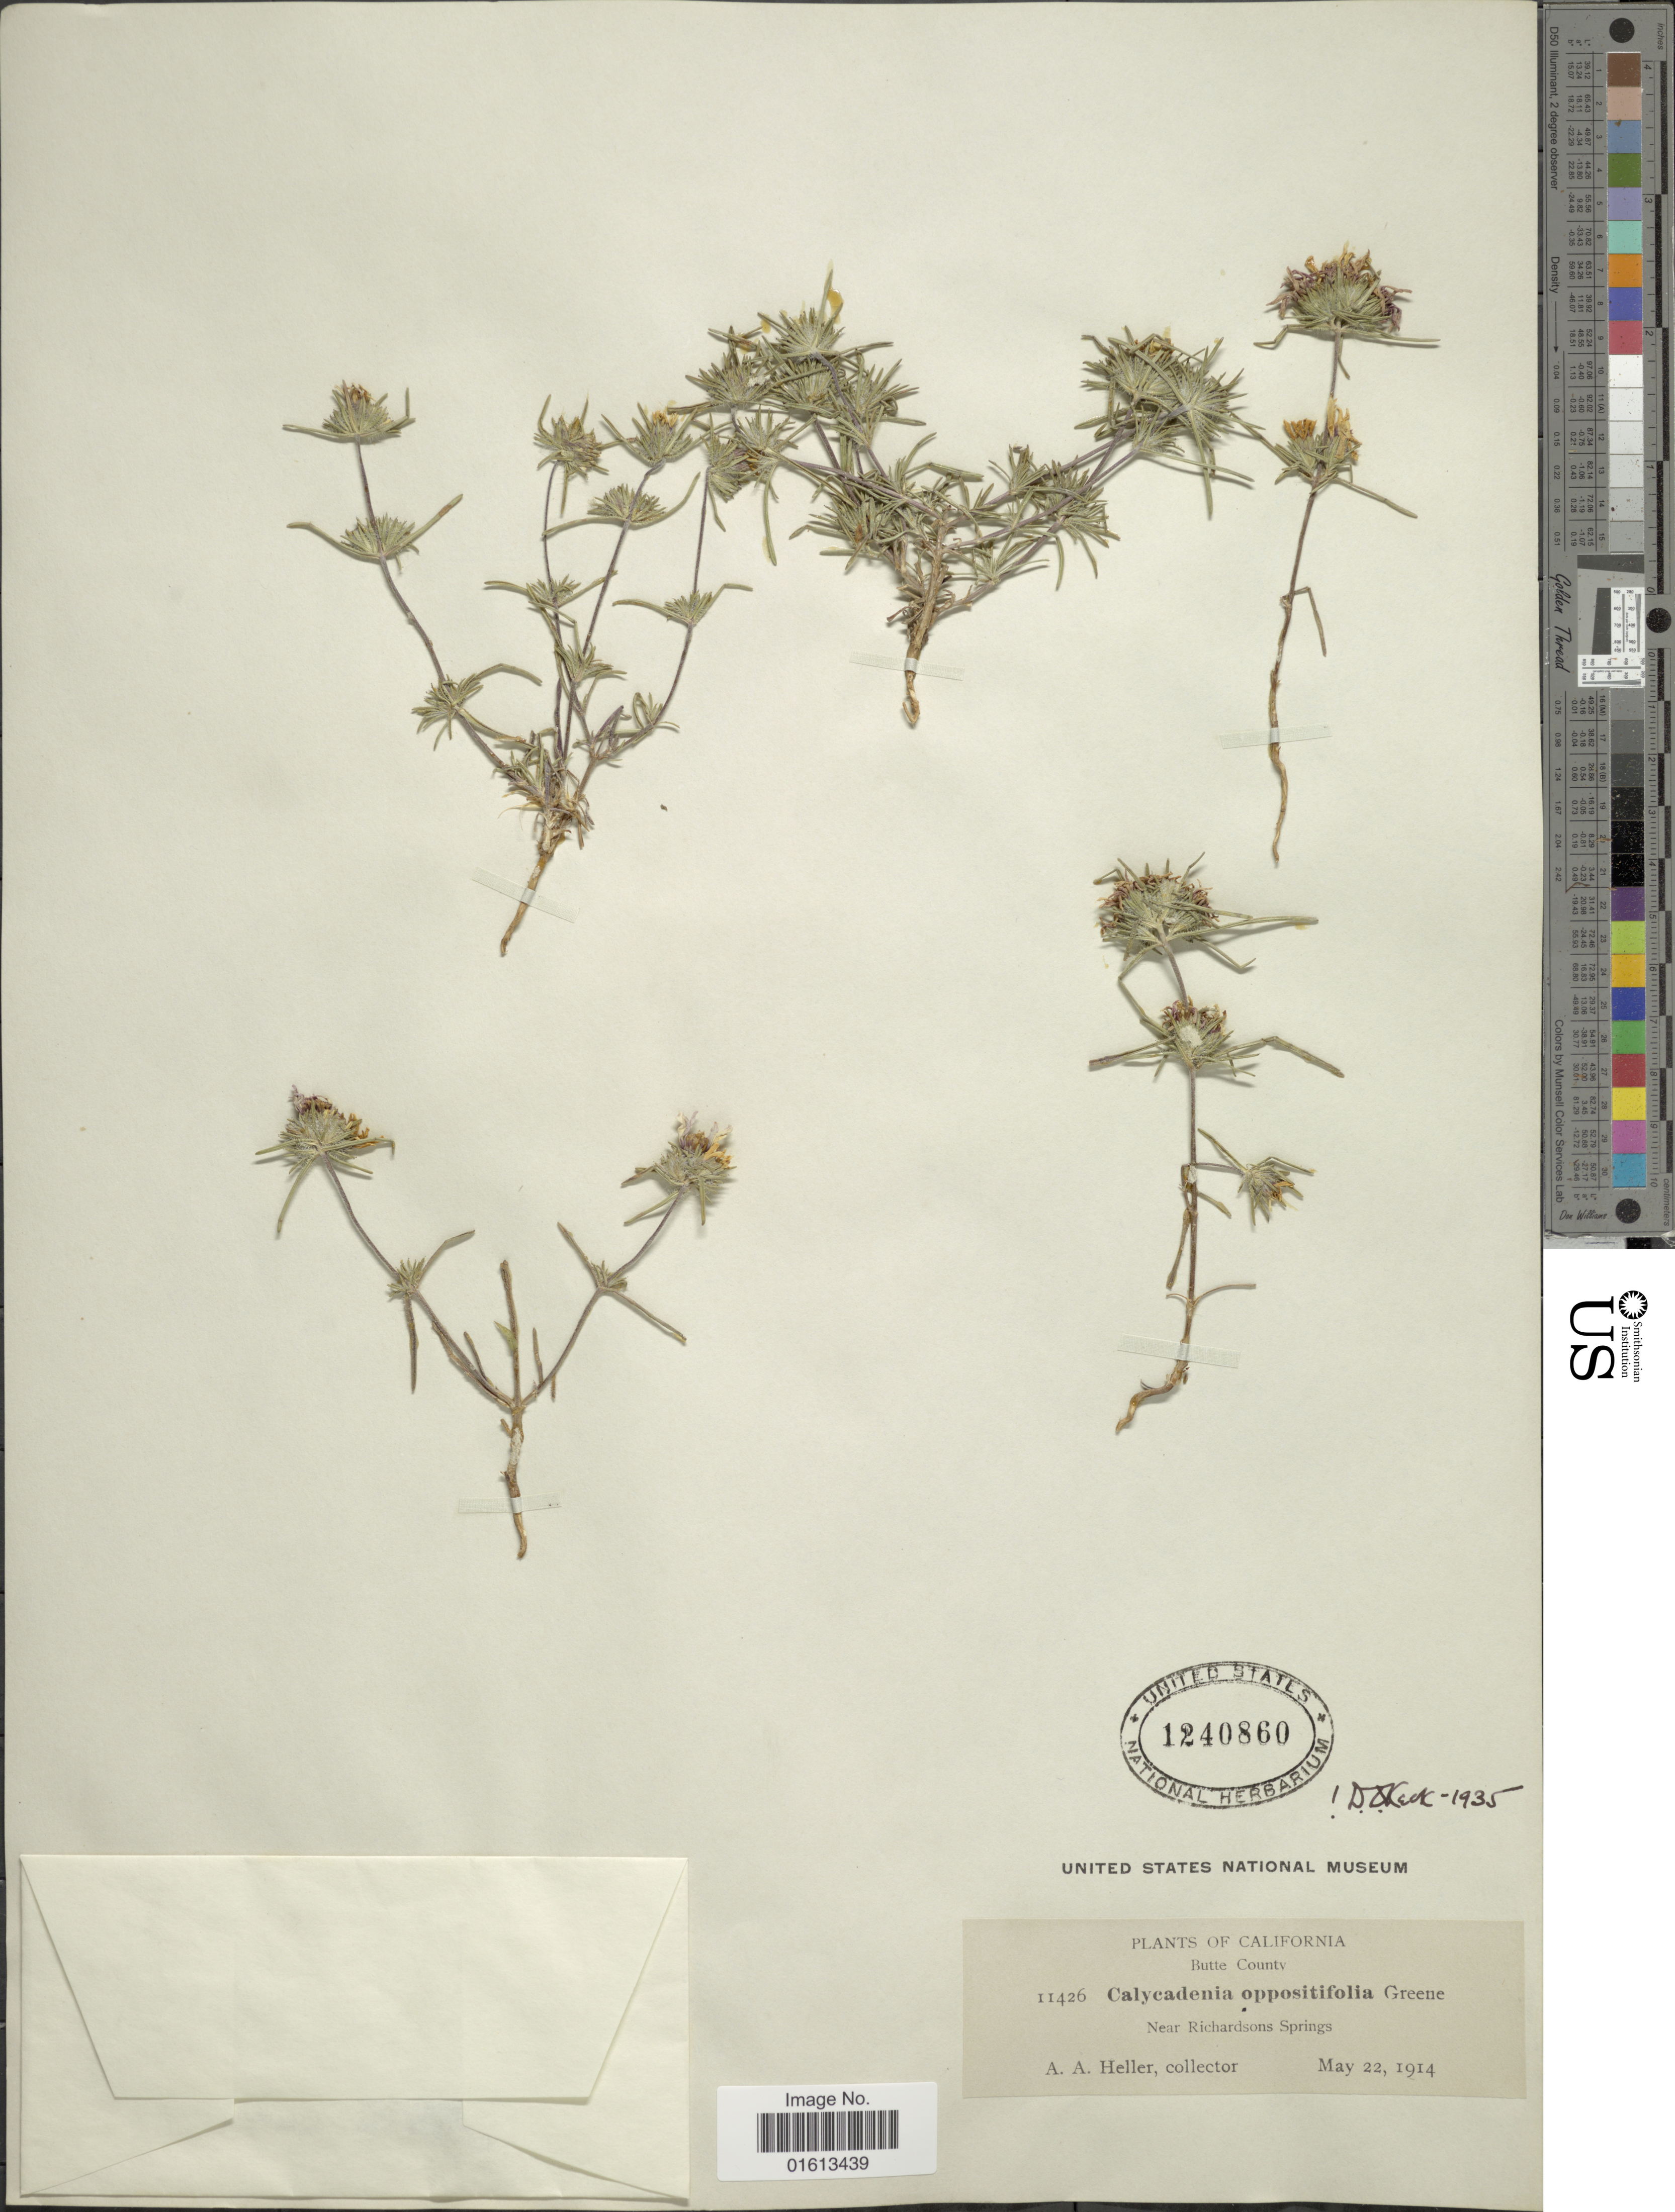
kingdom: Plantae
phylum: Tracheophyta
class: Magnoliopsida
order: Asterales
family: Asteraceae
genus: Calycadenia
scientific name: Calycadenia oppositifolia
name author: (Greene) Greene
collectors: A. A. Heller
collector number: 11426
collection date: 1914-05-22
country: United States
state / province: California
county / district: Butte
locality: Butte County, near Richardsons Springs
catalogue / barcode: US 1240860